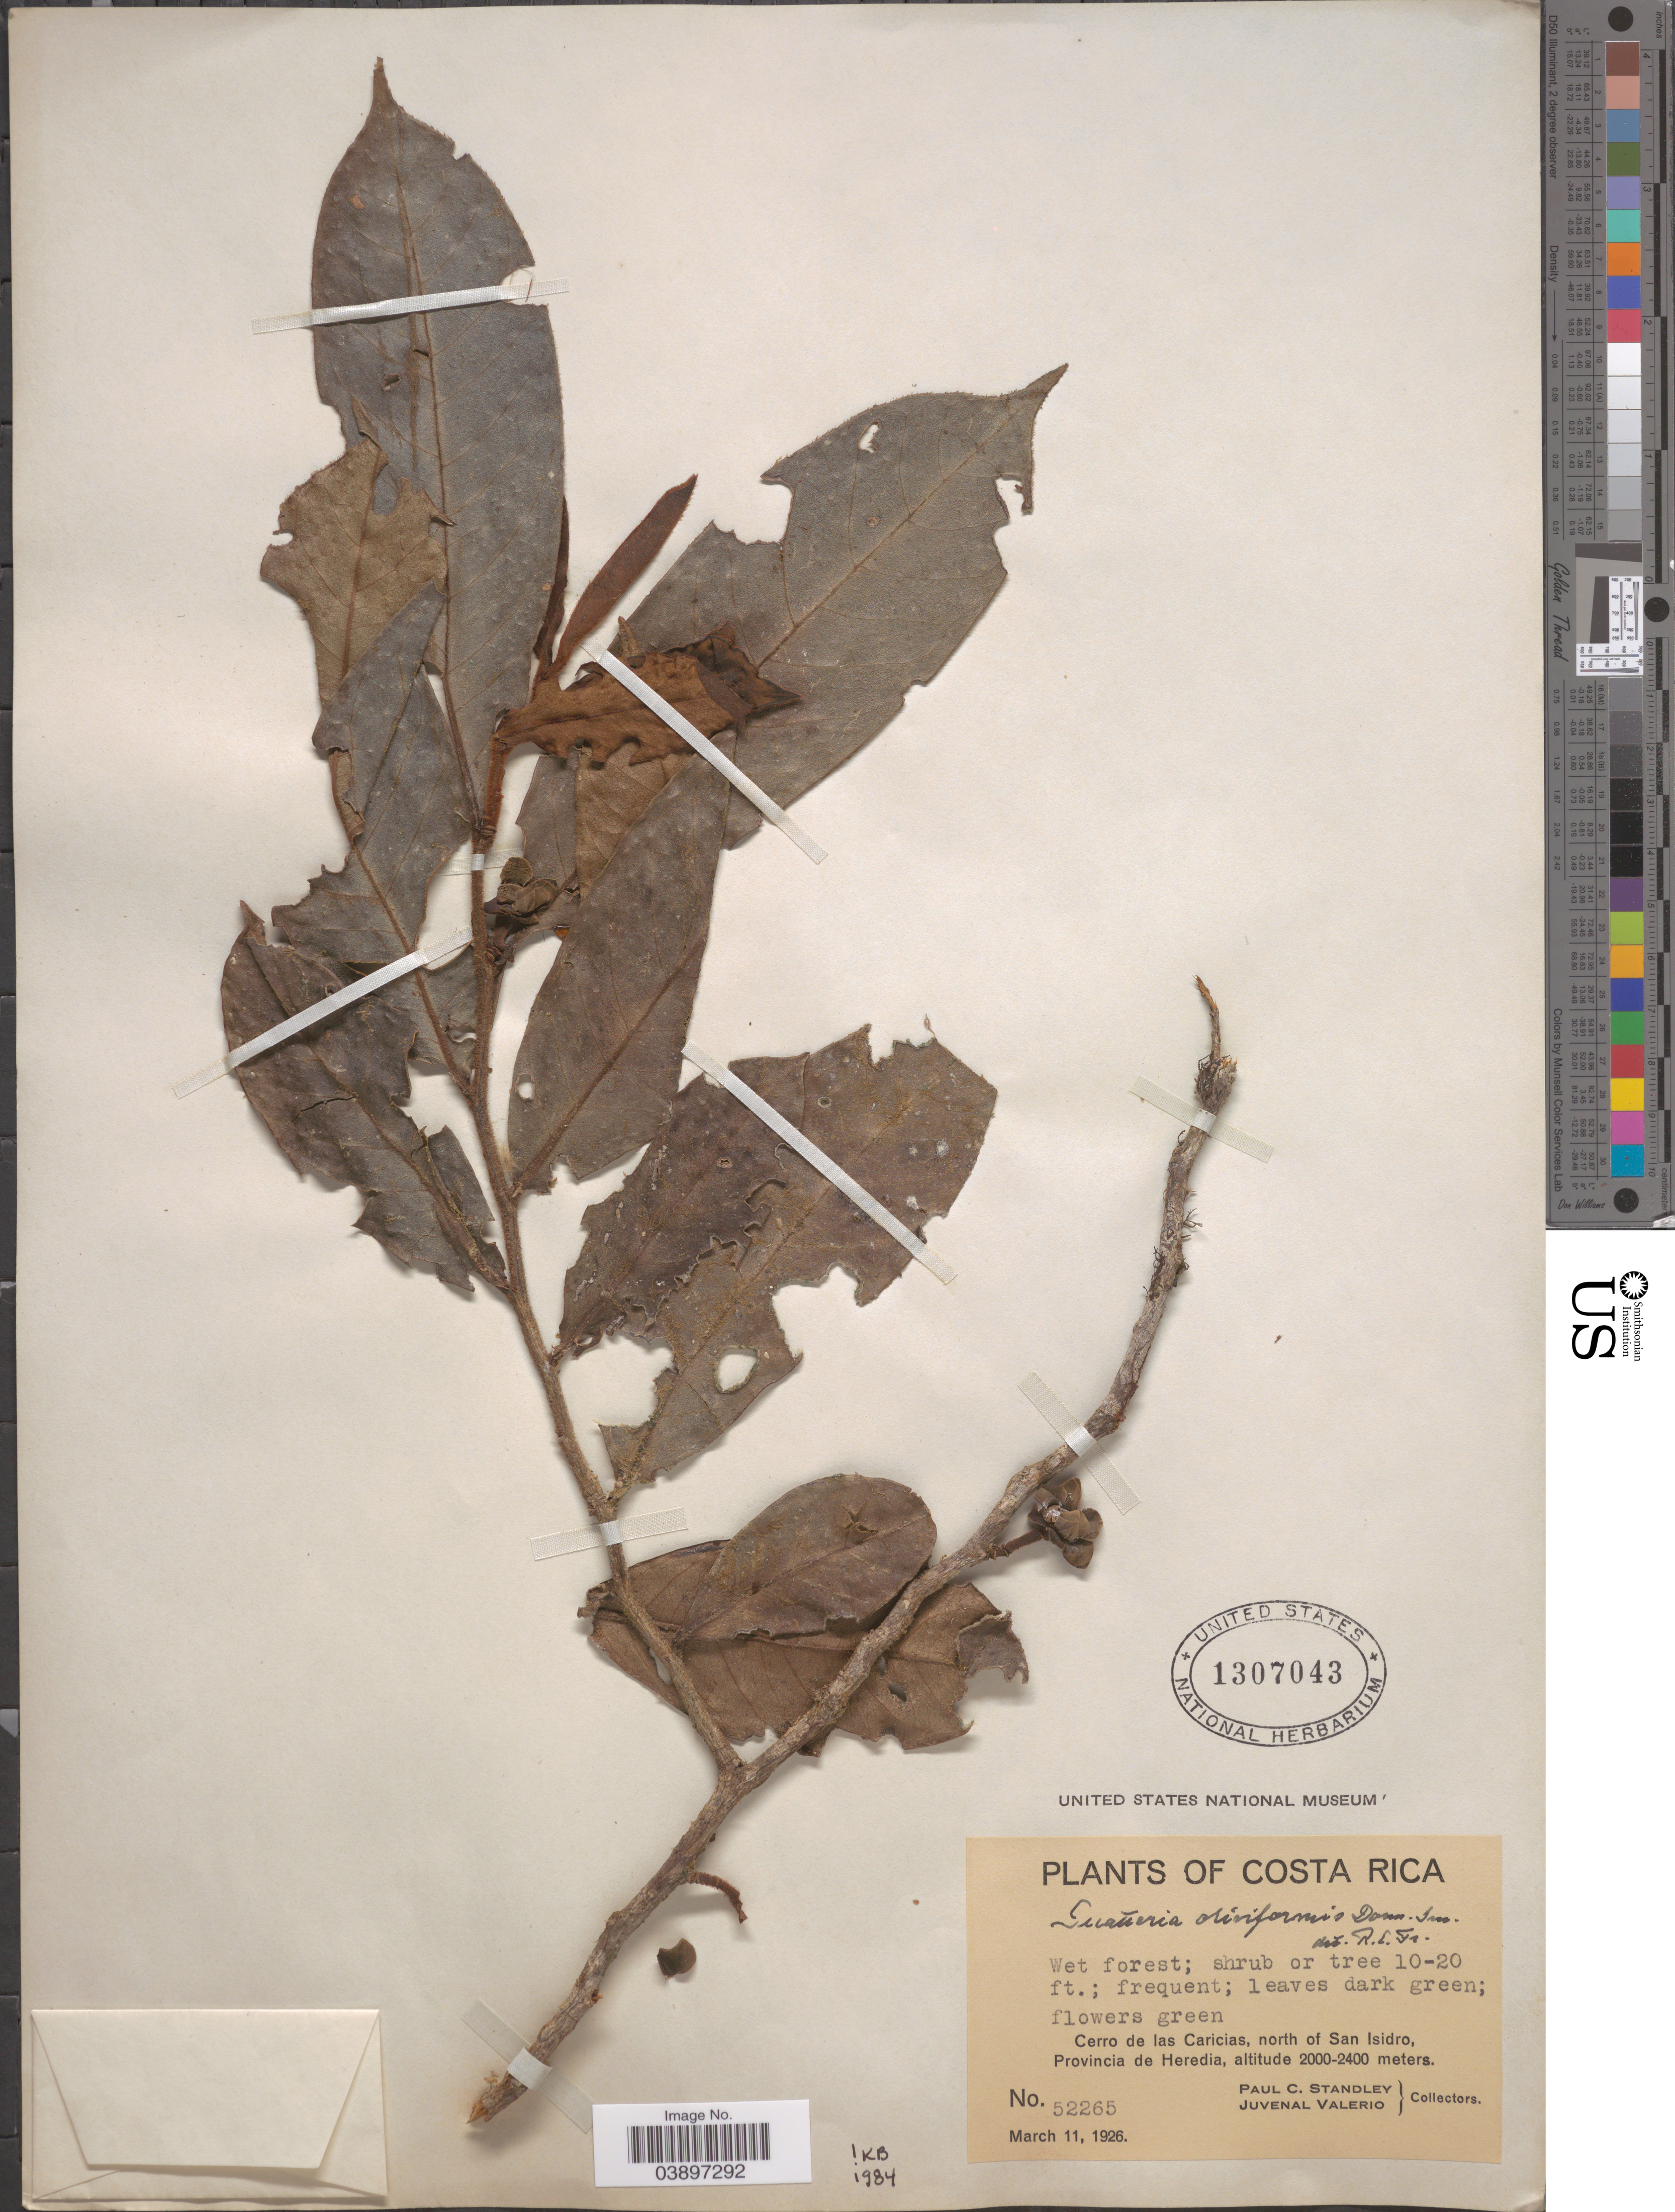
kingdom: Plantae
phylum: Tracheophyta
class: Magnoliopsida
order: Magnoliales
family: Annonaceae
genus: Guatteria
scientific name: Guatteria oliviformis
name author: Donn. Sm.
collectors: P. C. Standley & J. Valerio R.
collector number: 52265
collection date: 1926-03-11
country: Costa Rica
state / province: Heredia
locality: Cerro de las Caricias, north of San Isidro.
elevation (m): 2000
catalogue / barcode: US 1307043